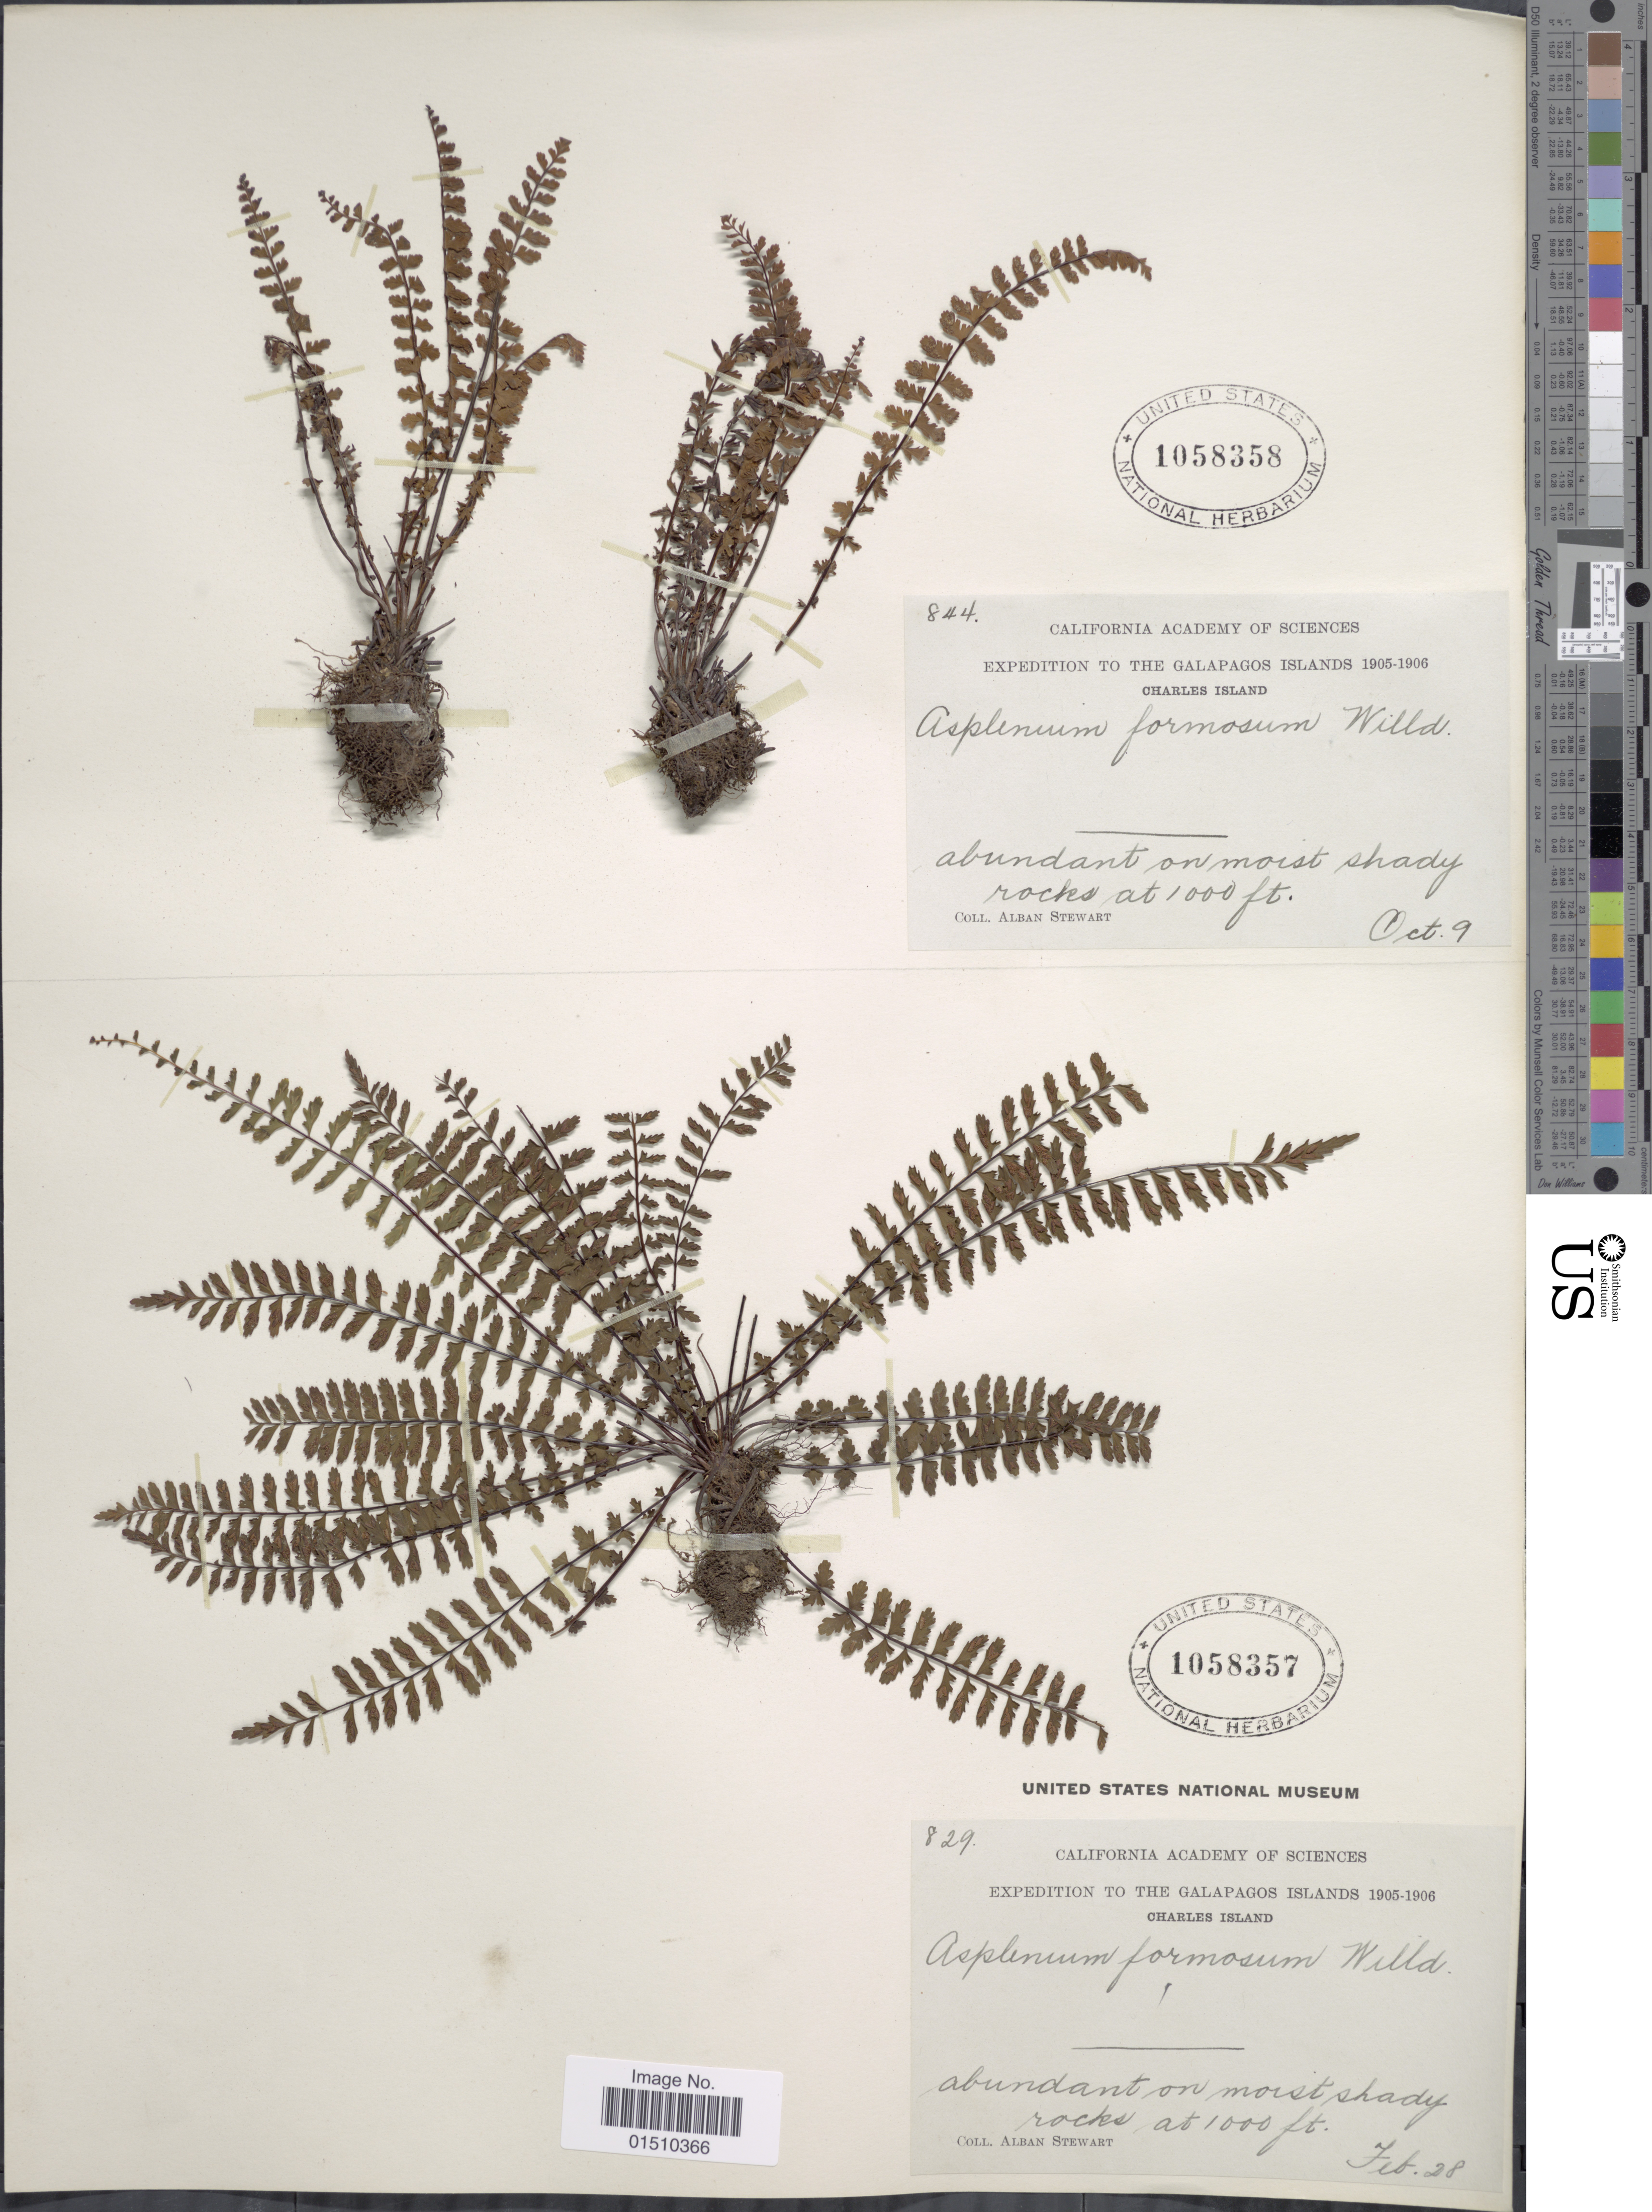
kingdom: Plantae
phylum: Tracheophyta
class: Polypodiopsida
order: Polypodiales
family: Aspleniaceae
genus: Asplenium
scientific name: Asplenium carolinum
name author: Maxon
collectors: A. Stewart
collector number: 829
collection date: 1905-02-28/1906-02-28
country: Ecuador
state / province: Colón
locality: Expedition to the Galapagos Islands, Charles Island.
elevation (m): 305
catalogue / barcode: US 1058357-2